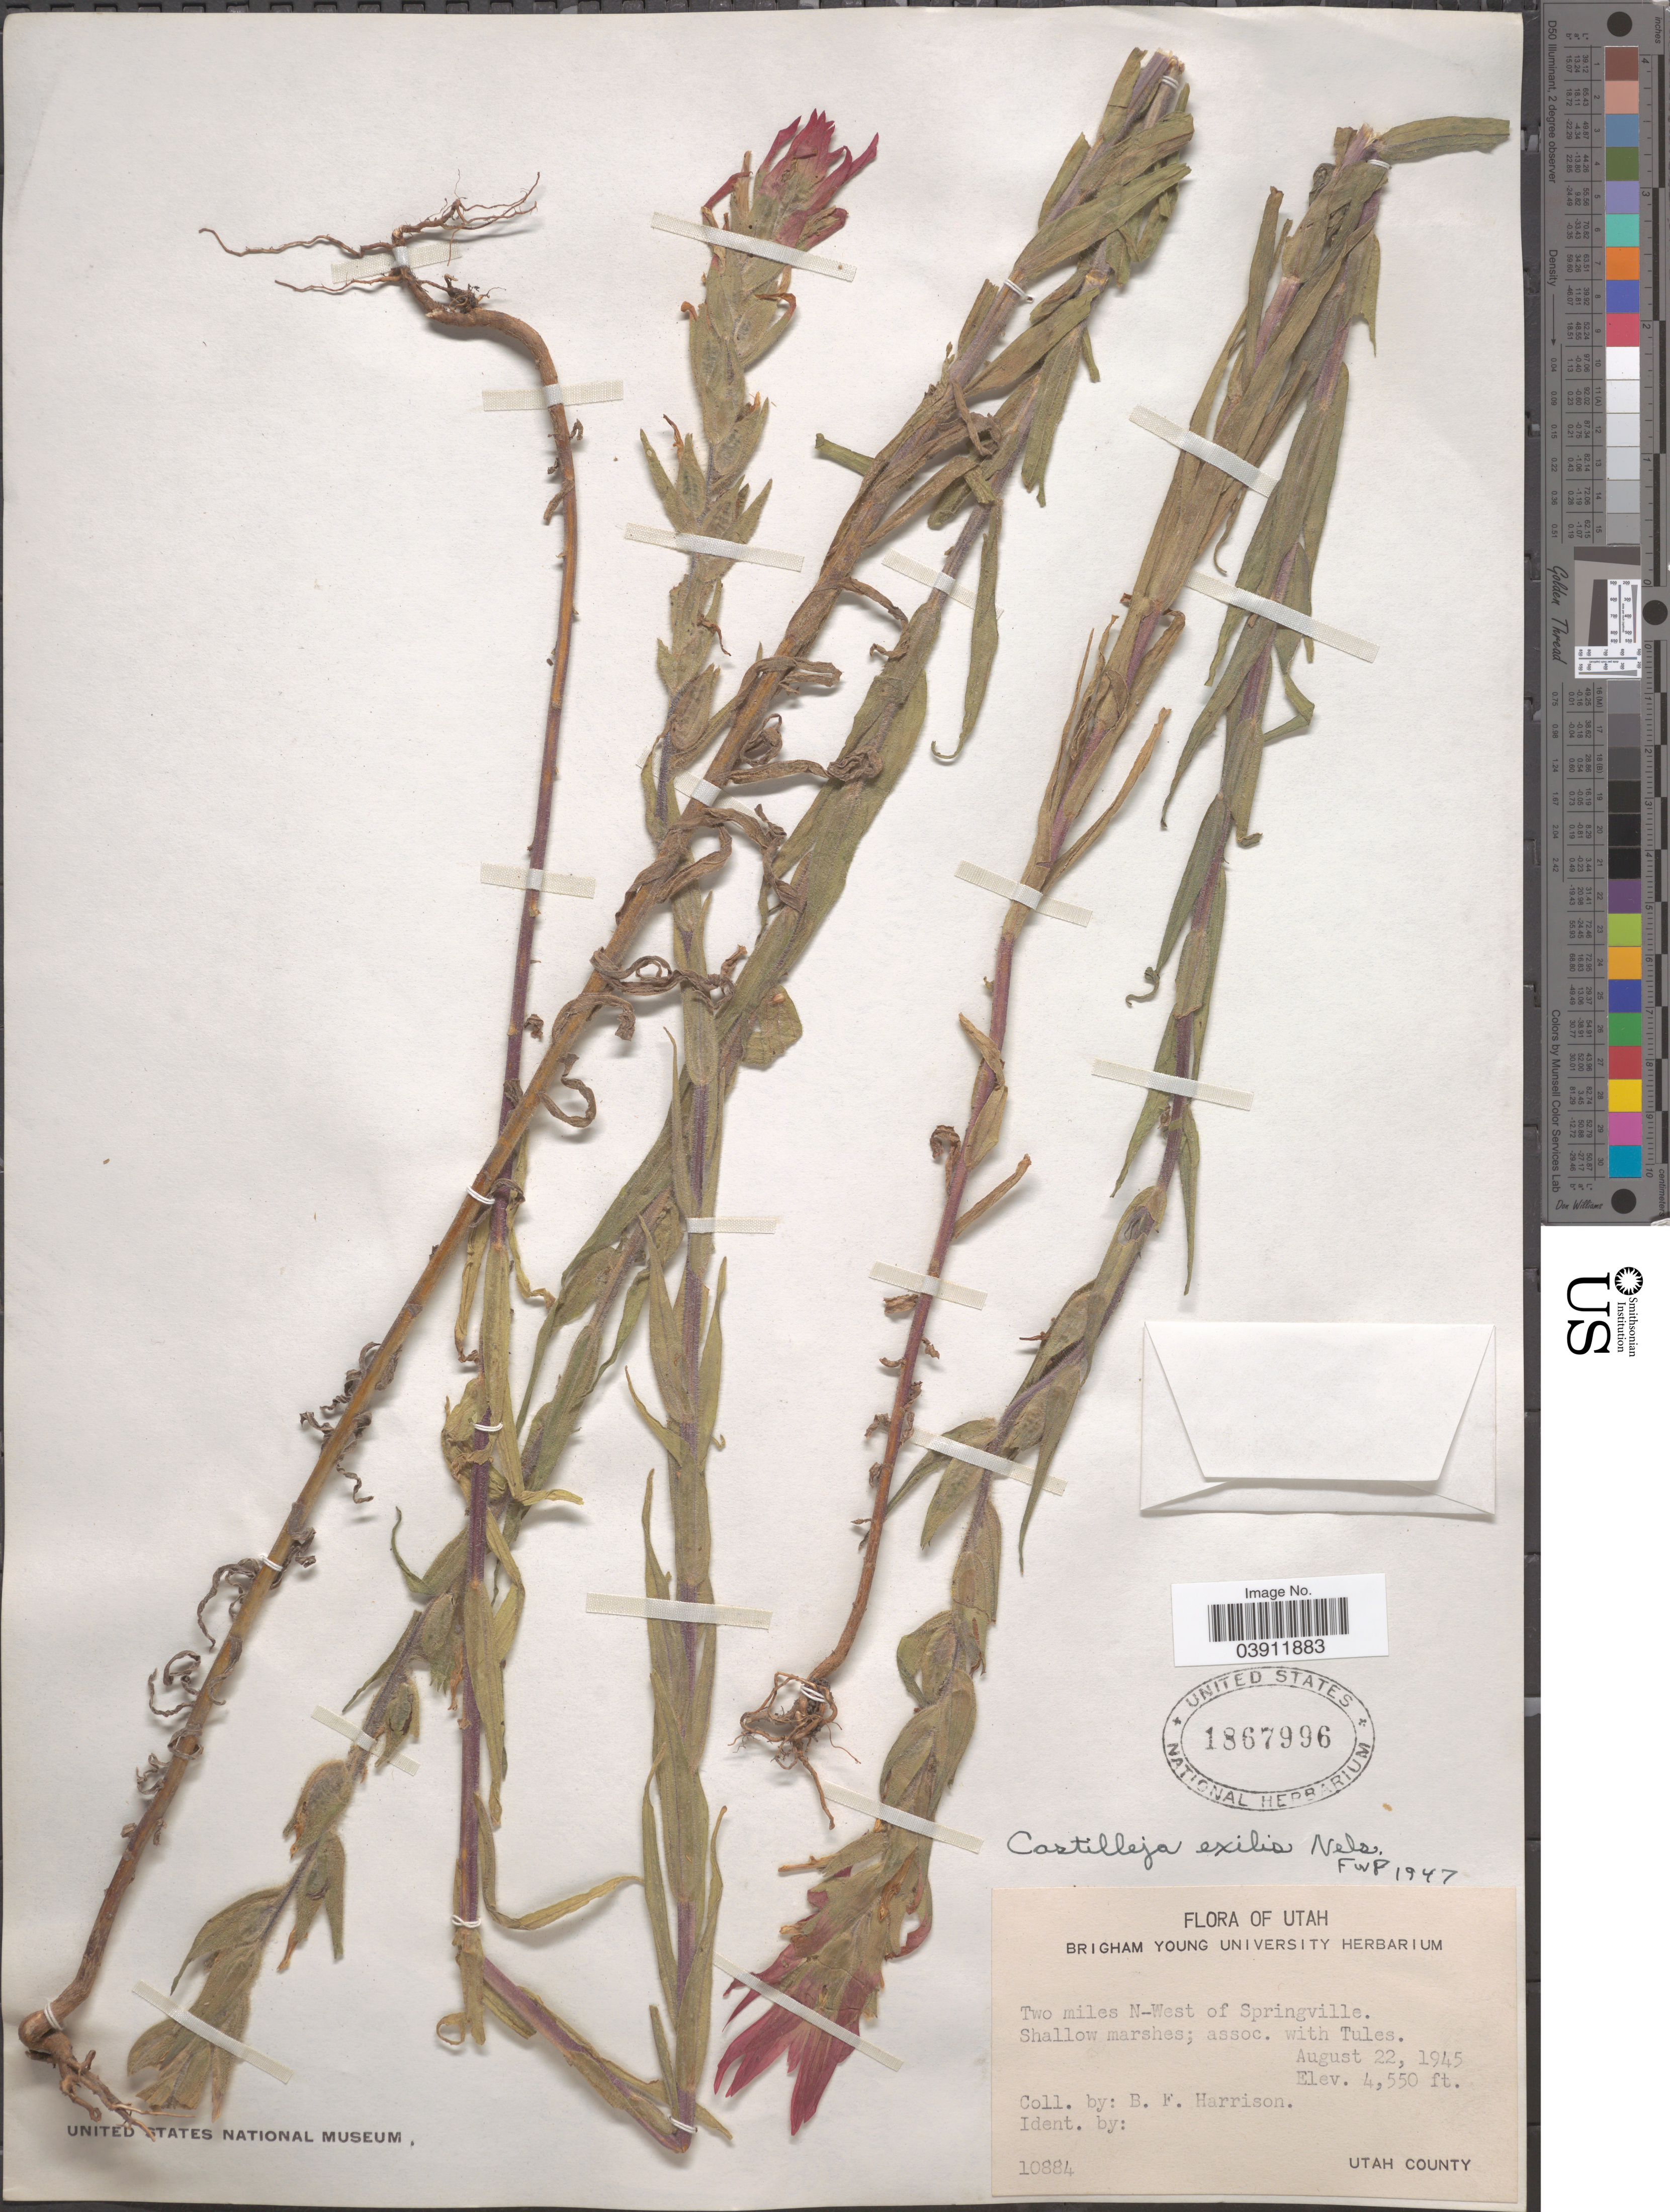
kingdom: Plantae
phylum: Tracheophyta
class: Magnoliopsida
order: Lamiales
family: Orobanchaceae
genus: Castilleja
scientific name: Castilleja exilis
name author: A. Nelson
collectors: B. F. Harrison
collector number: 10884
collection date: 1945-08-22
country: United States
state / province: Utah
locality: Two miles N-West of Springville. Utah County.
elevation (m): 1387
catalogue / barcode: US 1867996